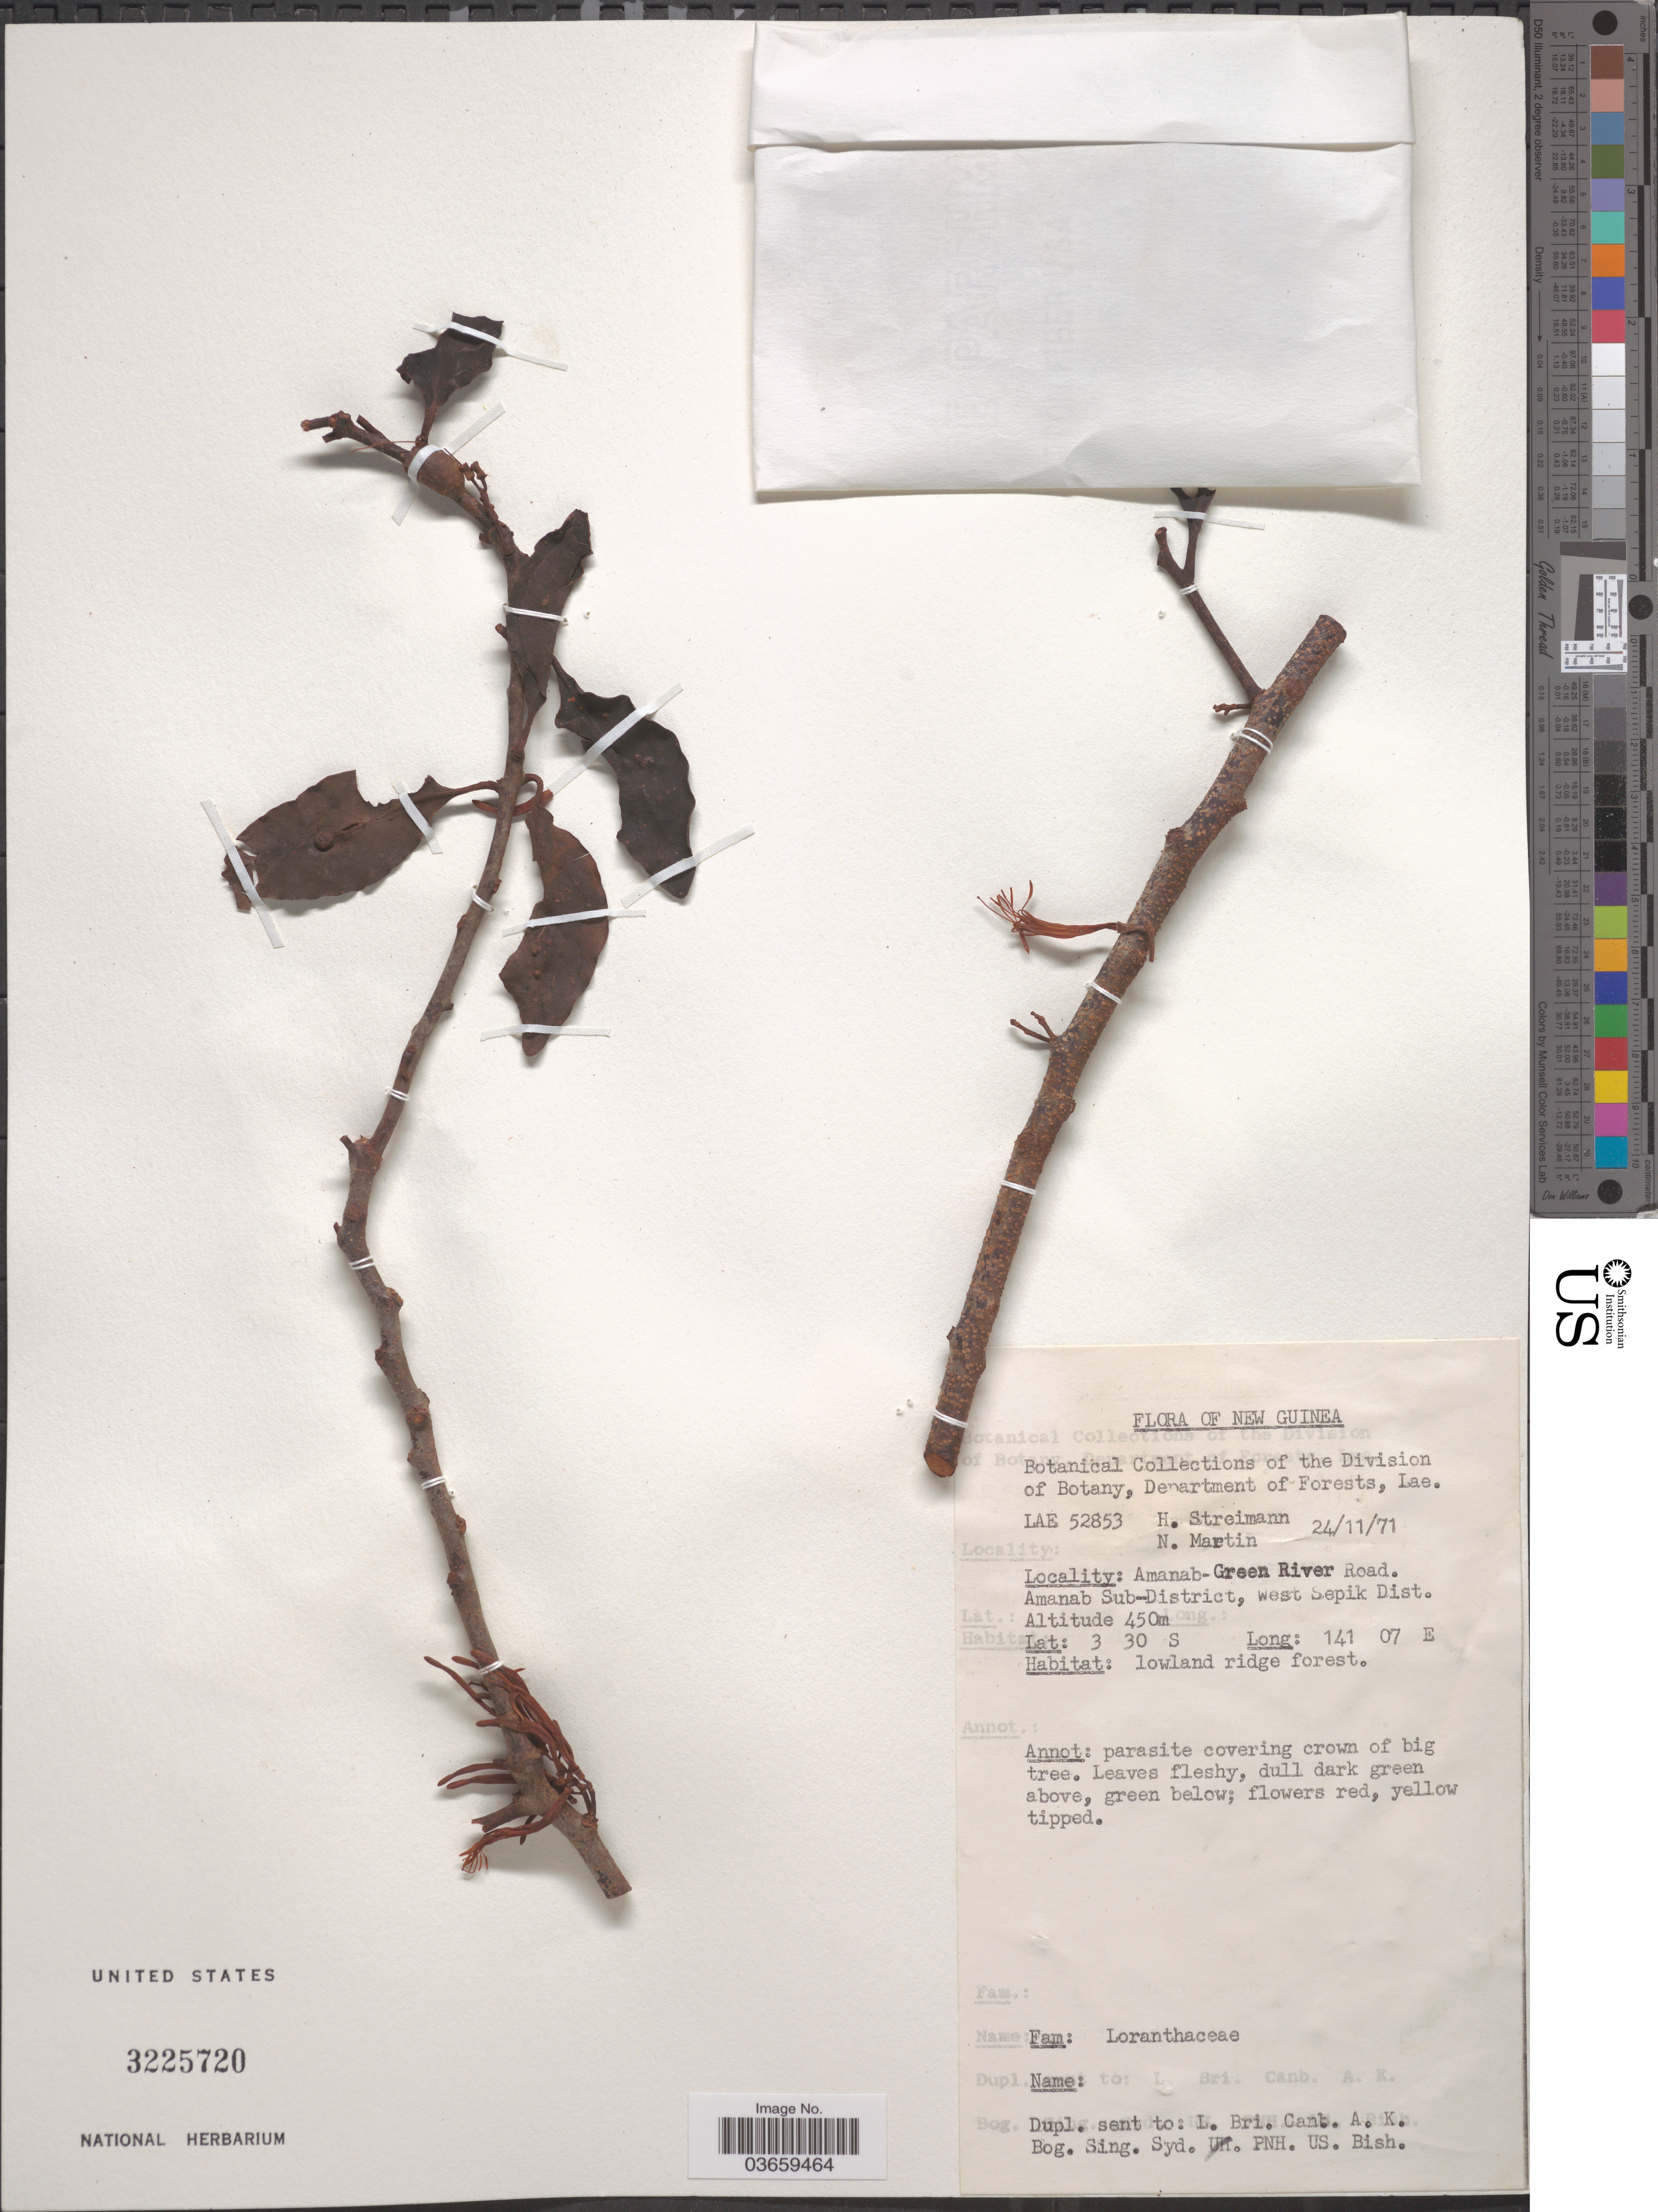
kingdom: Plantae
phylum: Tracheophyta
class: Magnoliopsida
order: Santalales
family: Loranthaceae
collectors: H. Streimann & N. Martin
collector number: LAE 52853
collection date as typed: Transcribed d/m/y: 24/11/71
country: Papua New Guinea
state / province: Sandaun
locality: New Guinea. Amanab-Green River Road. Amanab Sub-District, west Sepik Dist.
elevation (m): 450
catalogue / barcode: US 3225720